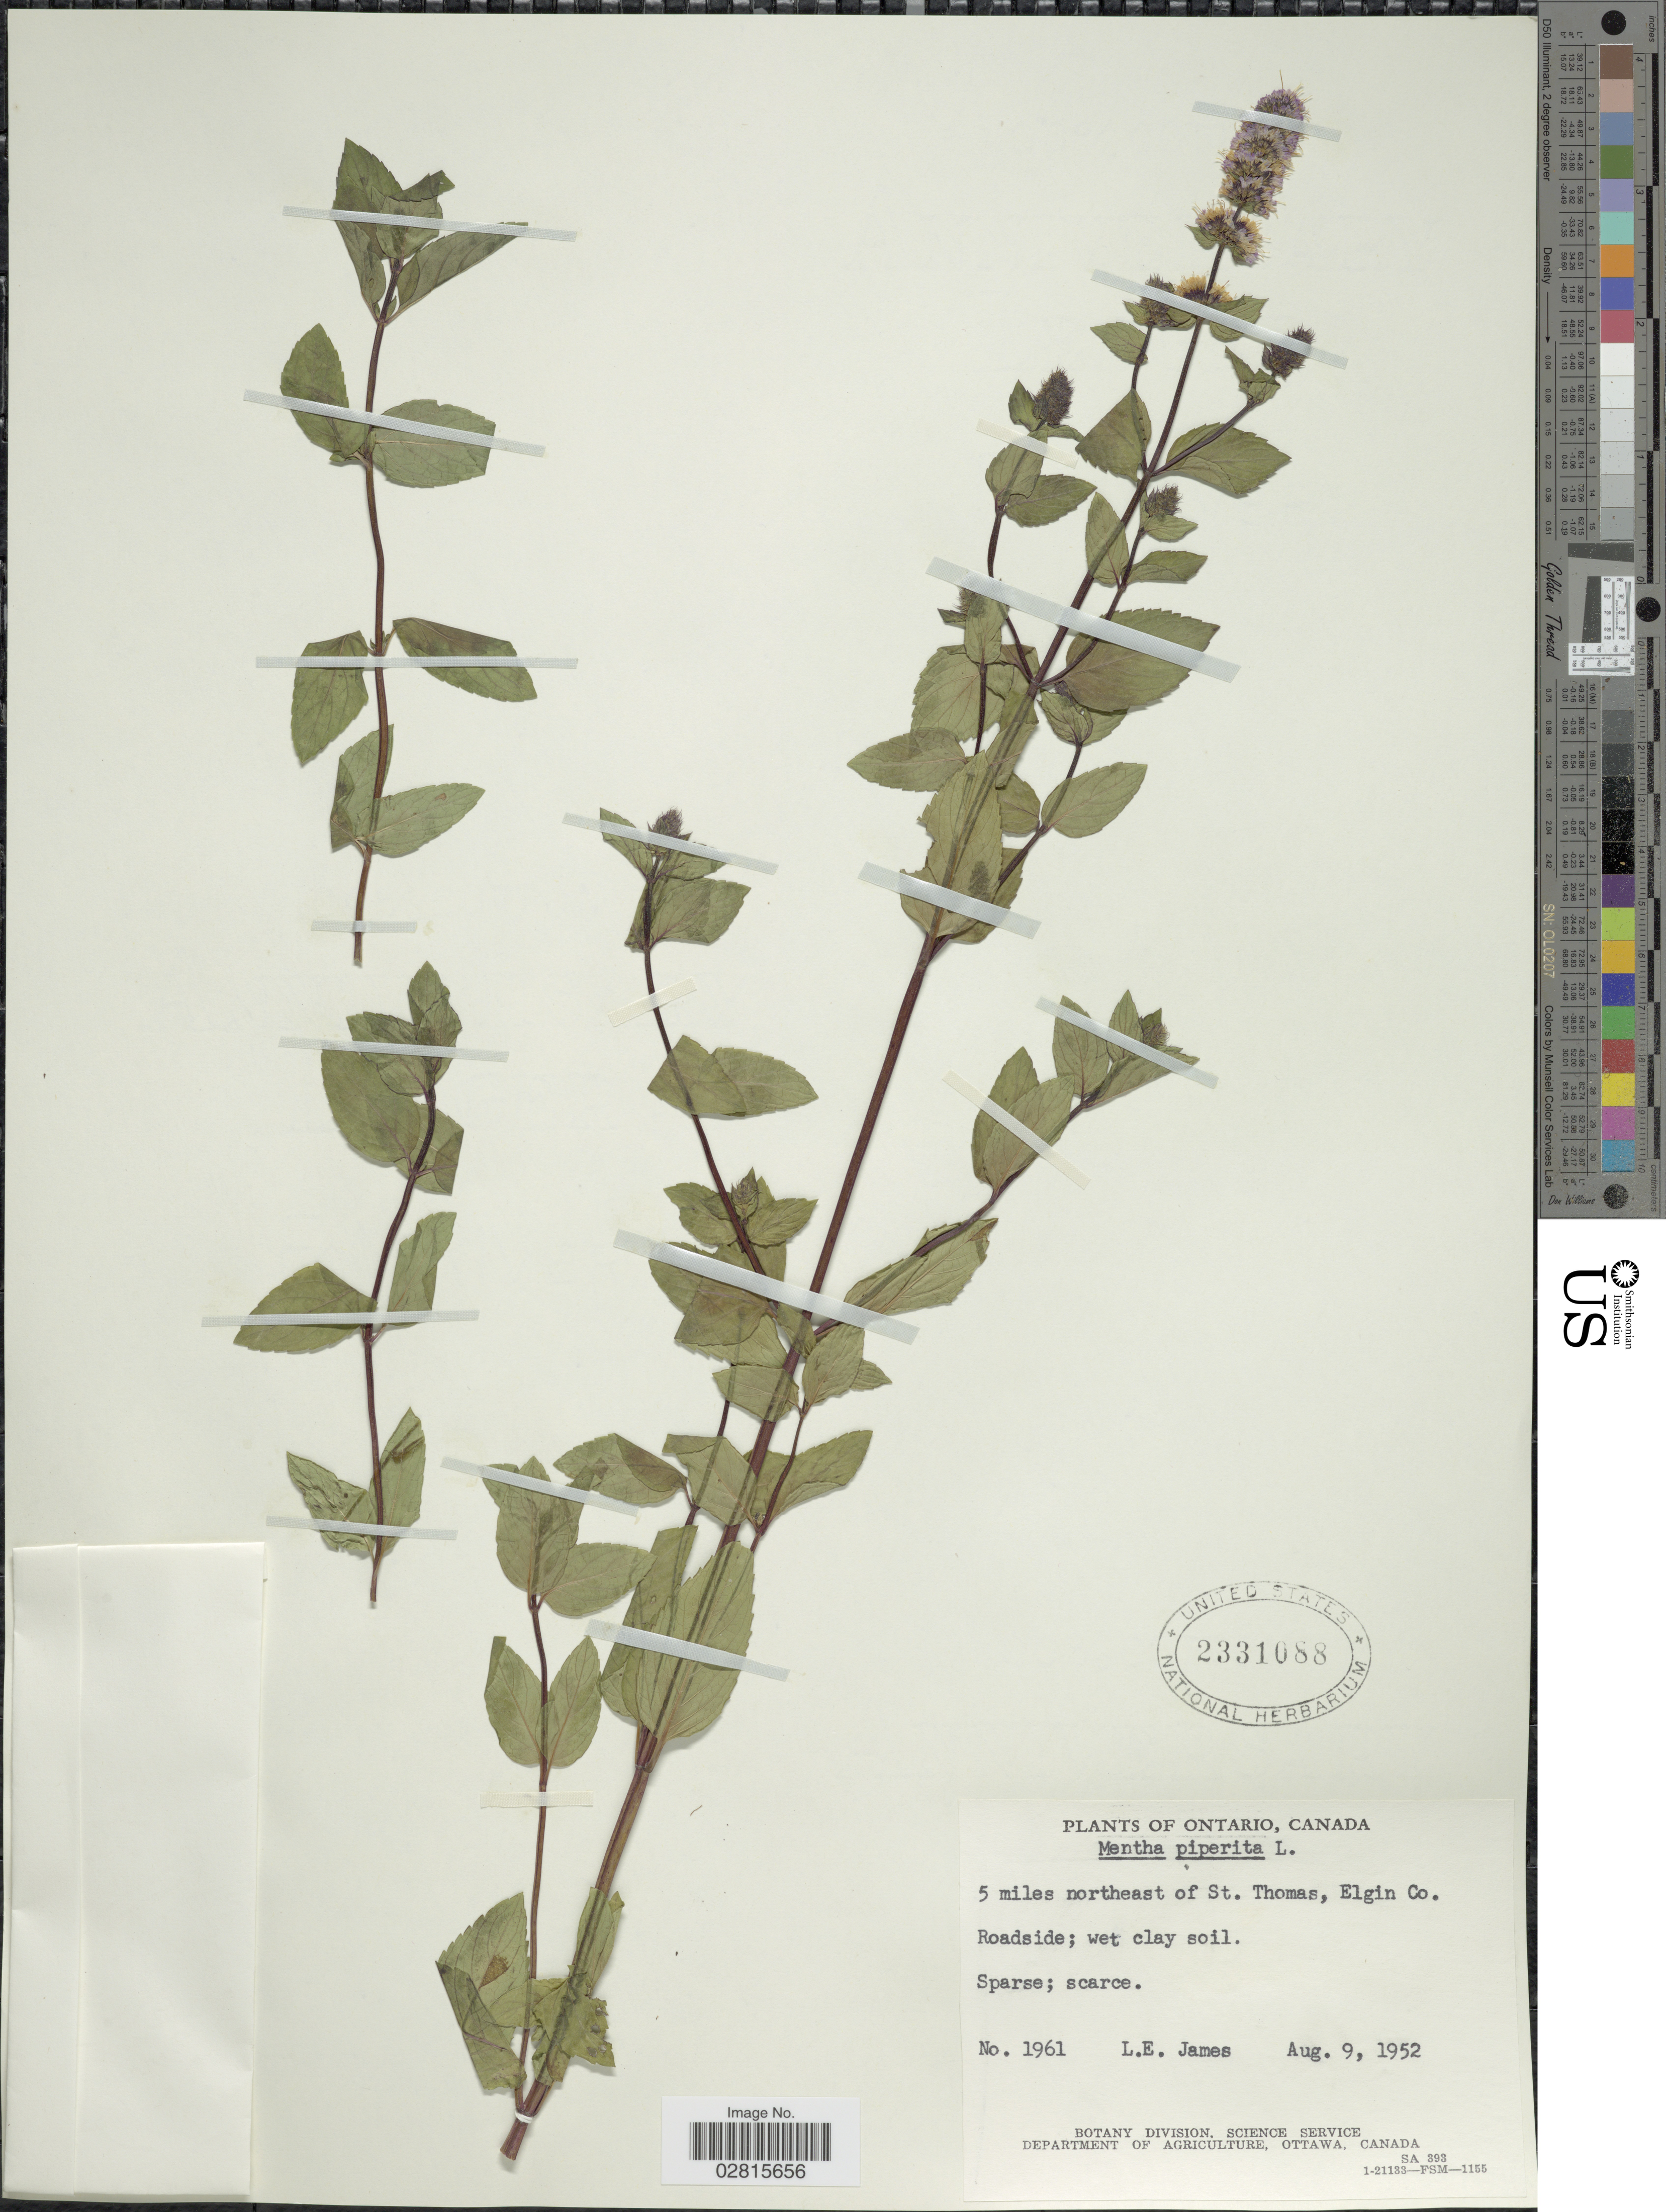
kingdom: Plantae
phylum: Tracheophyta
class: Magnoliopsida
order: Lamiales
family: Lamiaceae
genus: Mentha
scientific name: Mentha x piperita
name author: L.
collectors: L. E. James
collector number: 1961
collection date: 1952-08-09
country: Canada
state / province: Ontario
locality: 5 miles northeast of St. Thomas, Elgin Co.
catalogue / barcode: US 2331088